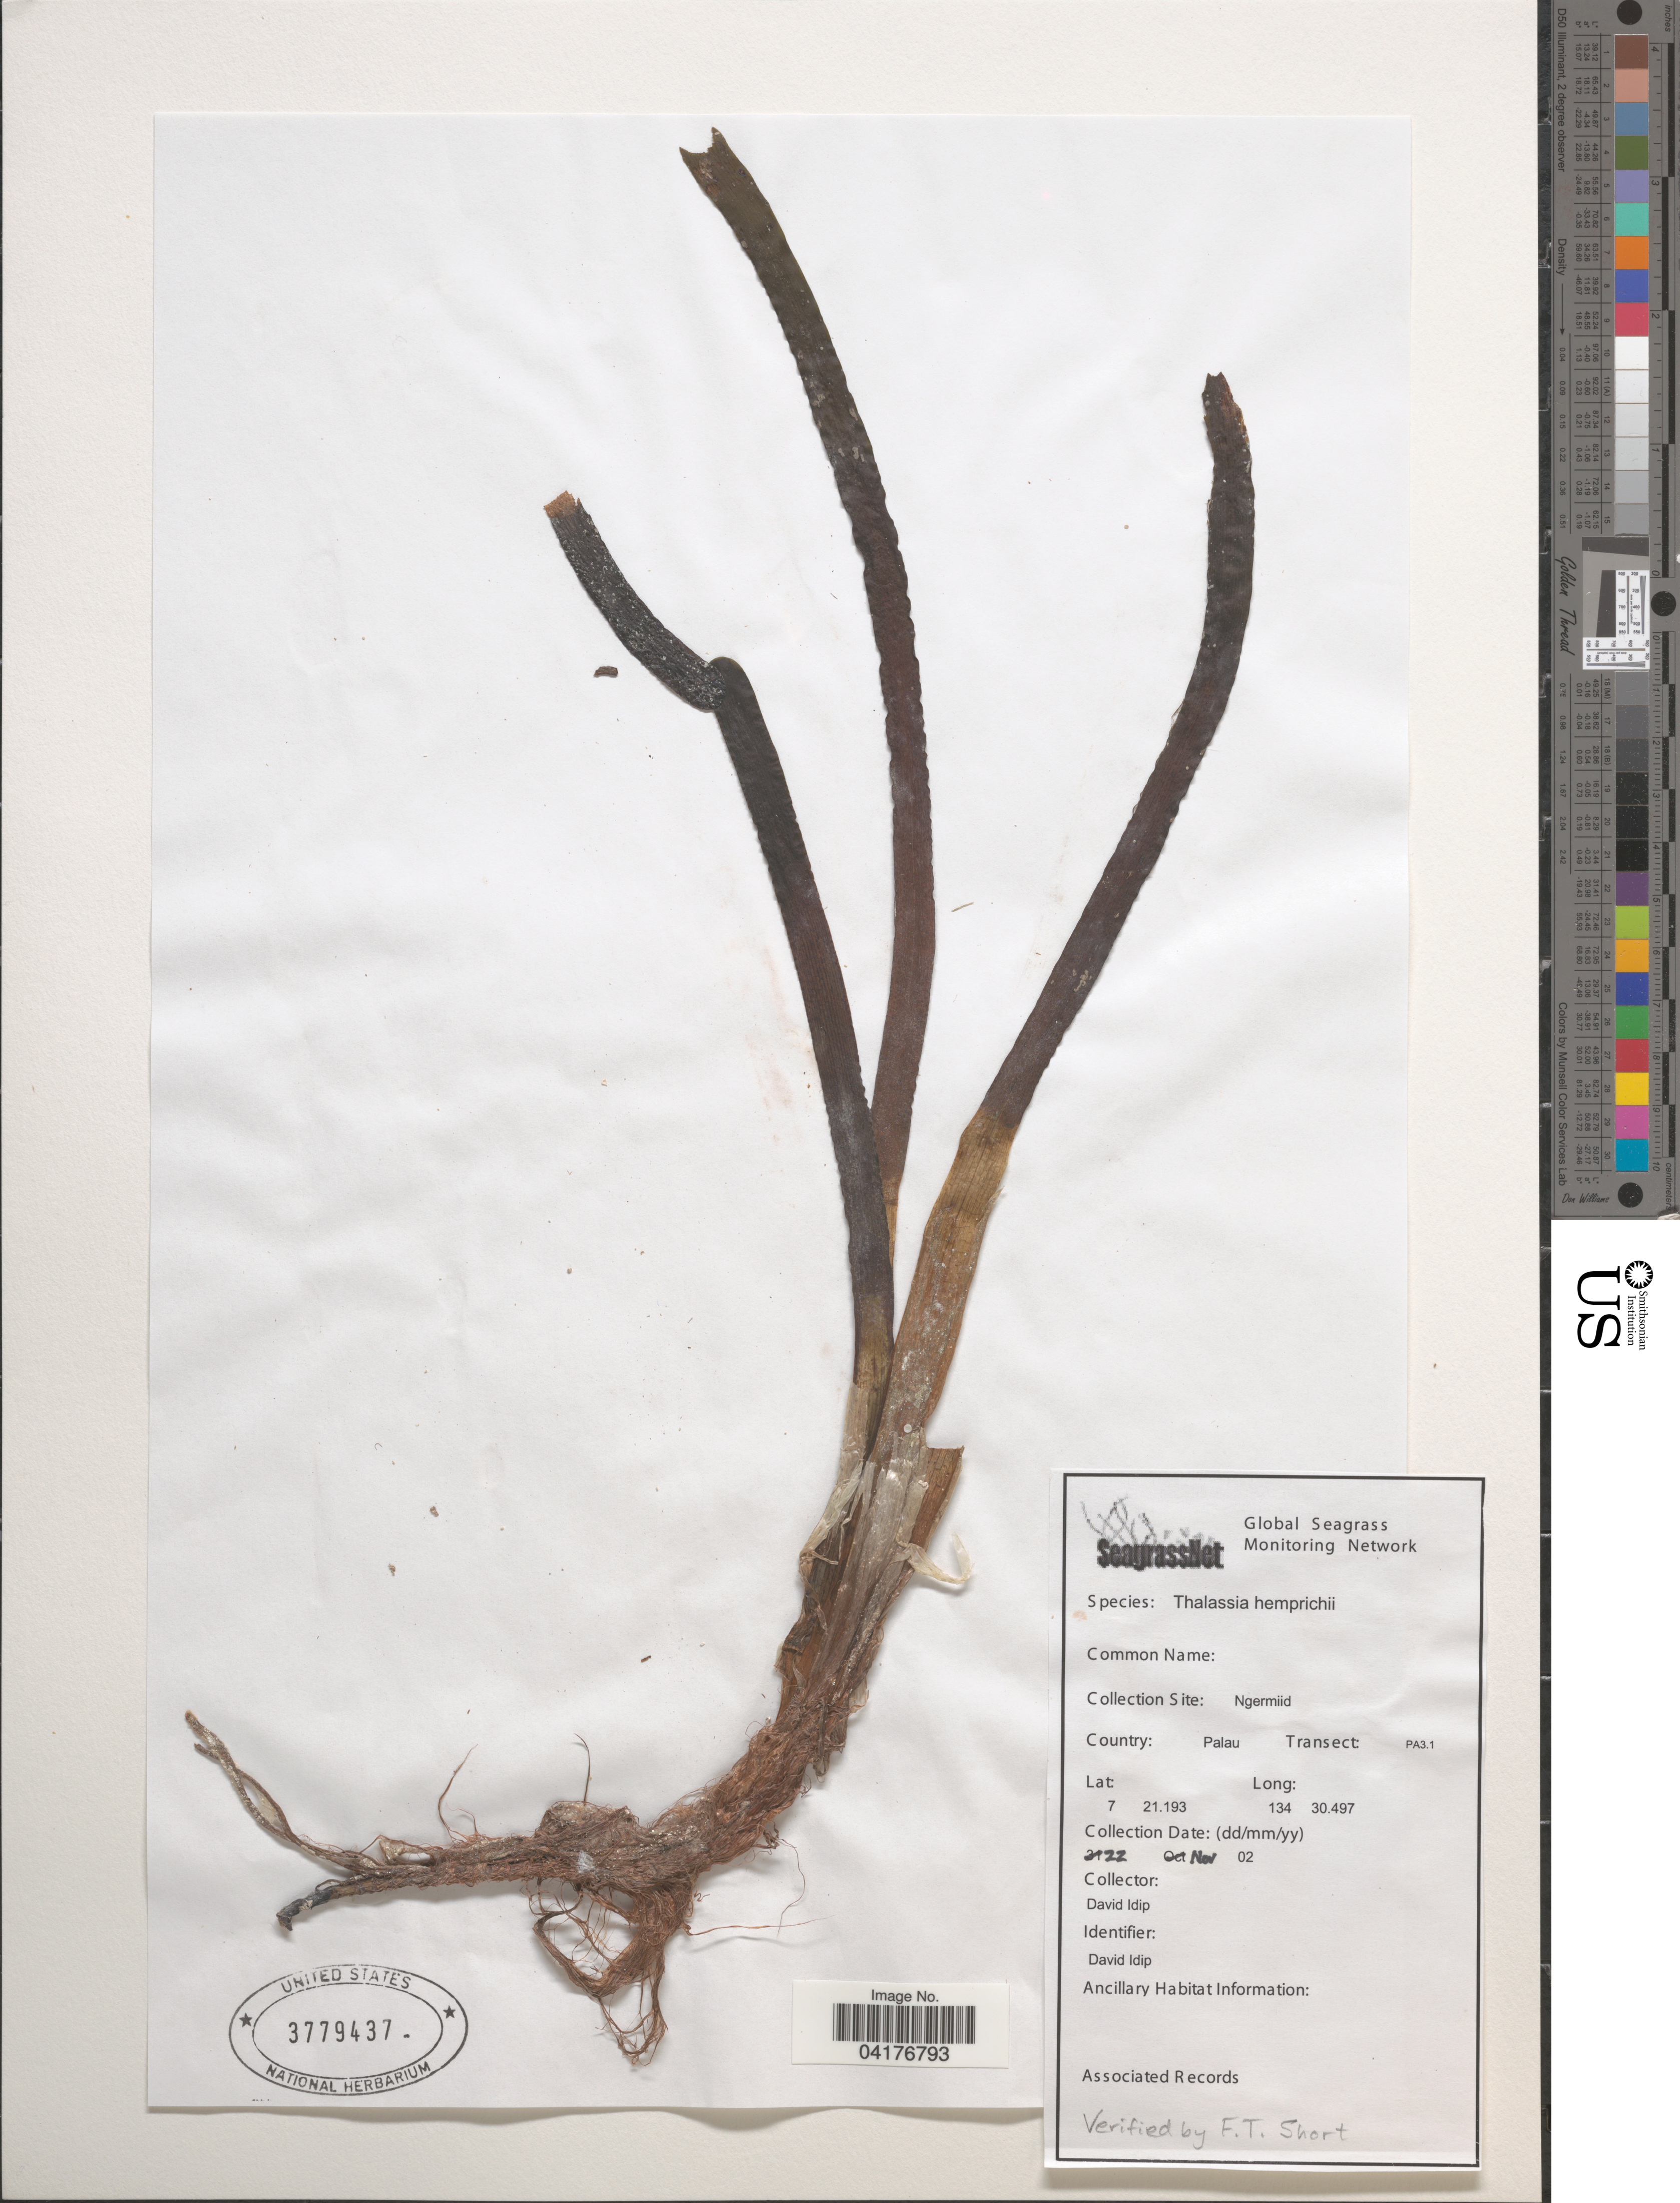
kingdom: Plantae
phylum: Tracheophyta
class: Liliopsida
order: Alismatales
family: Hydrocharitaceae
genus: Enhalus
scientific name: Enhalus acoroides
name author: (L. f.) Royle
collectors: D. Idip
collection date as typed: Transcribed d/m/y: 22/11/2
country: Palau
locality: Ngermiid. Palau. Transect: PA3.1.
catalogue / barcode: US 3779437